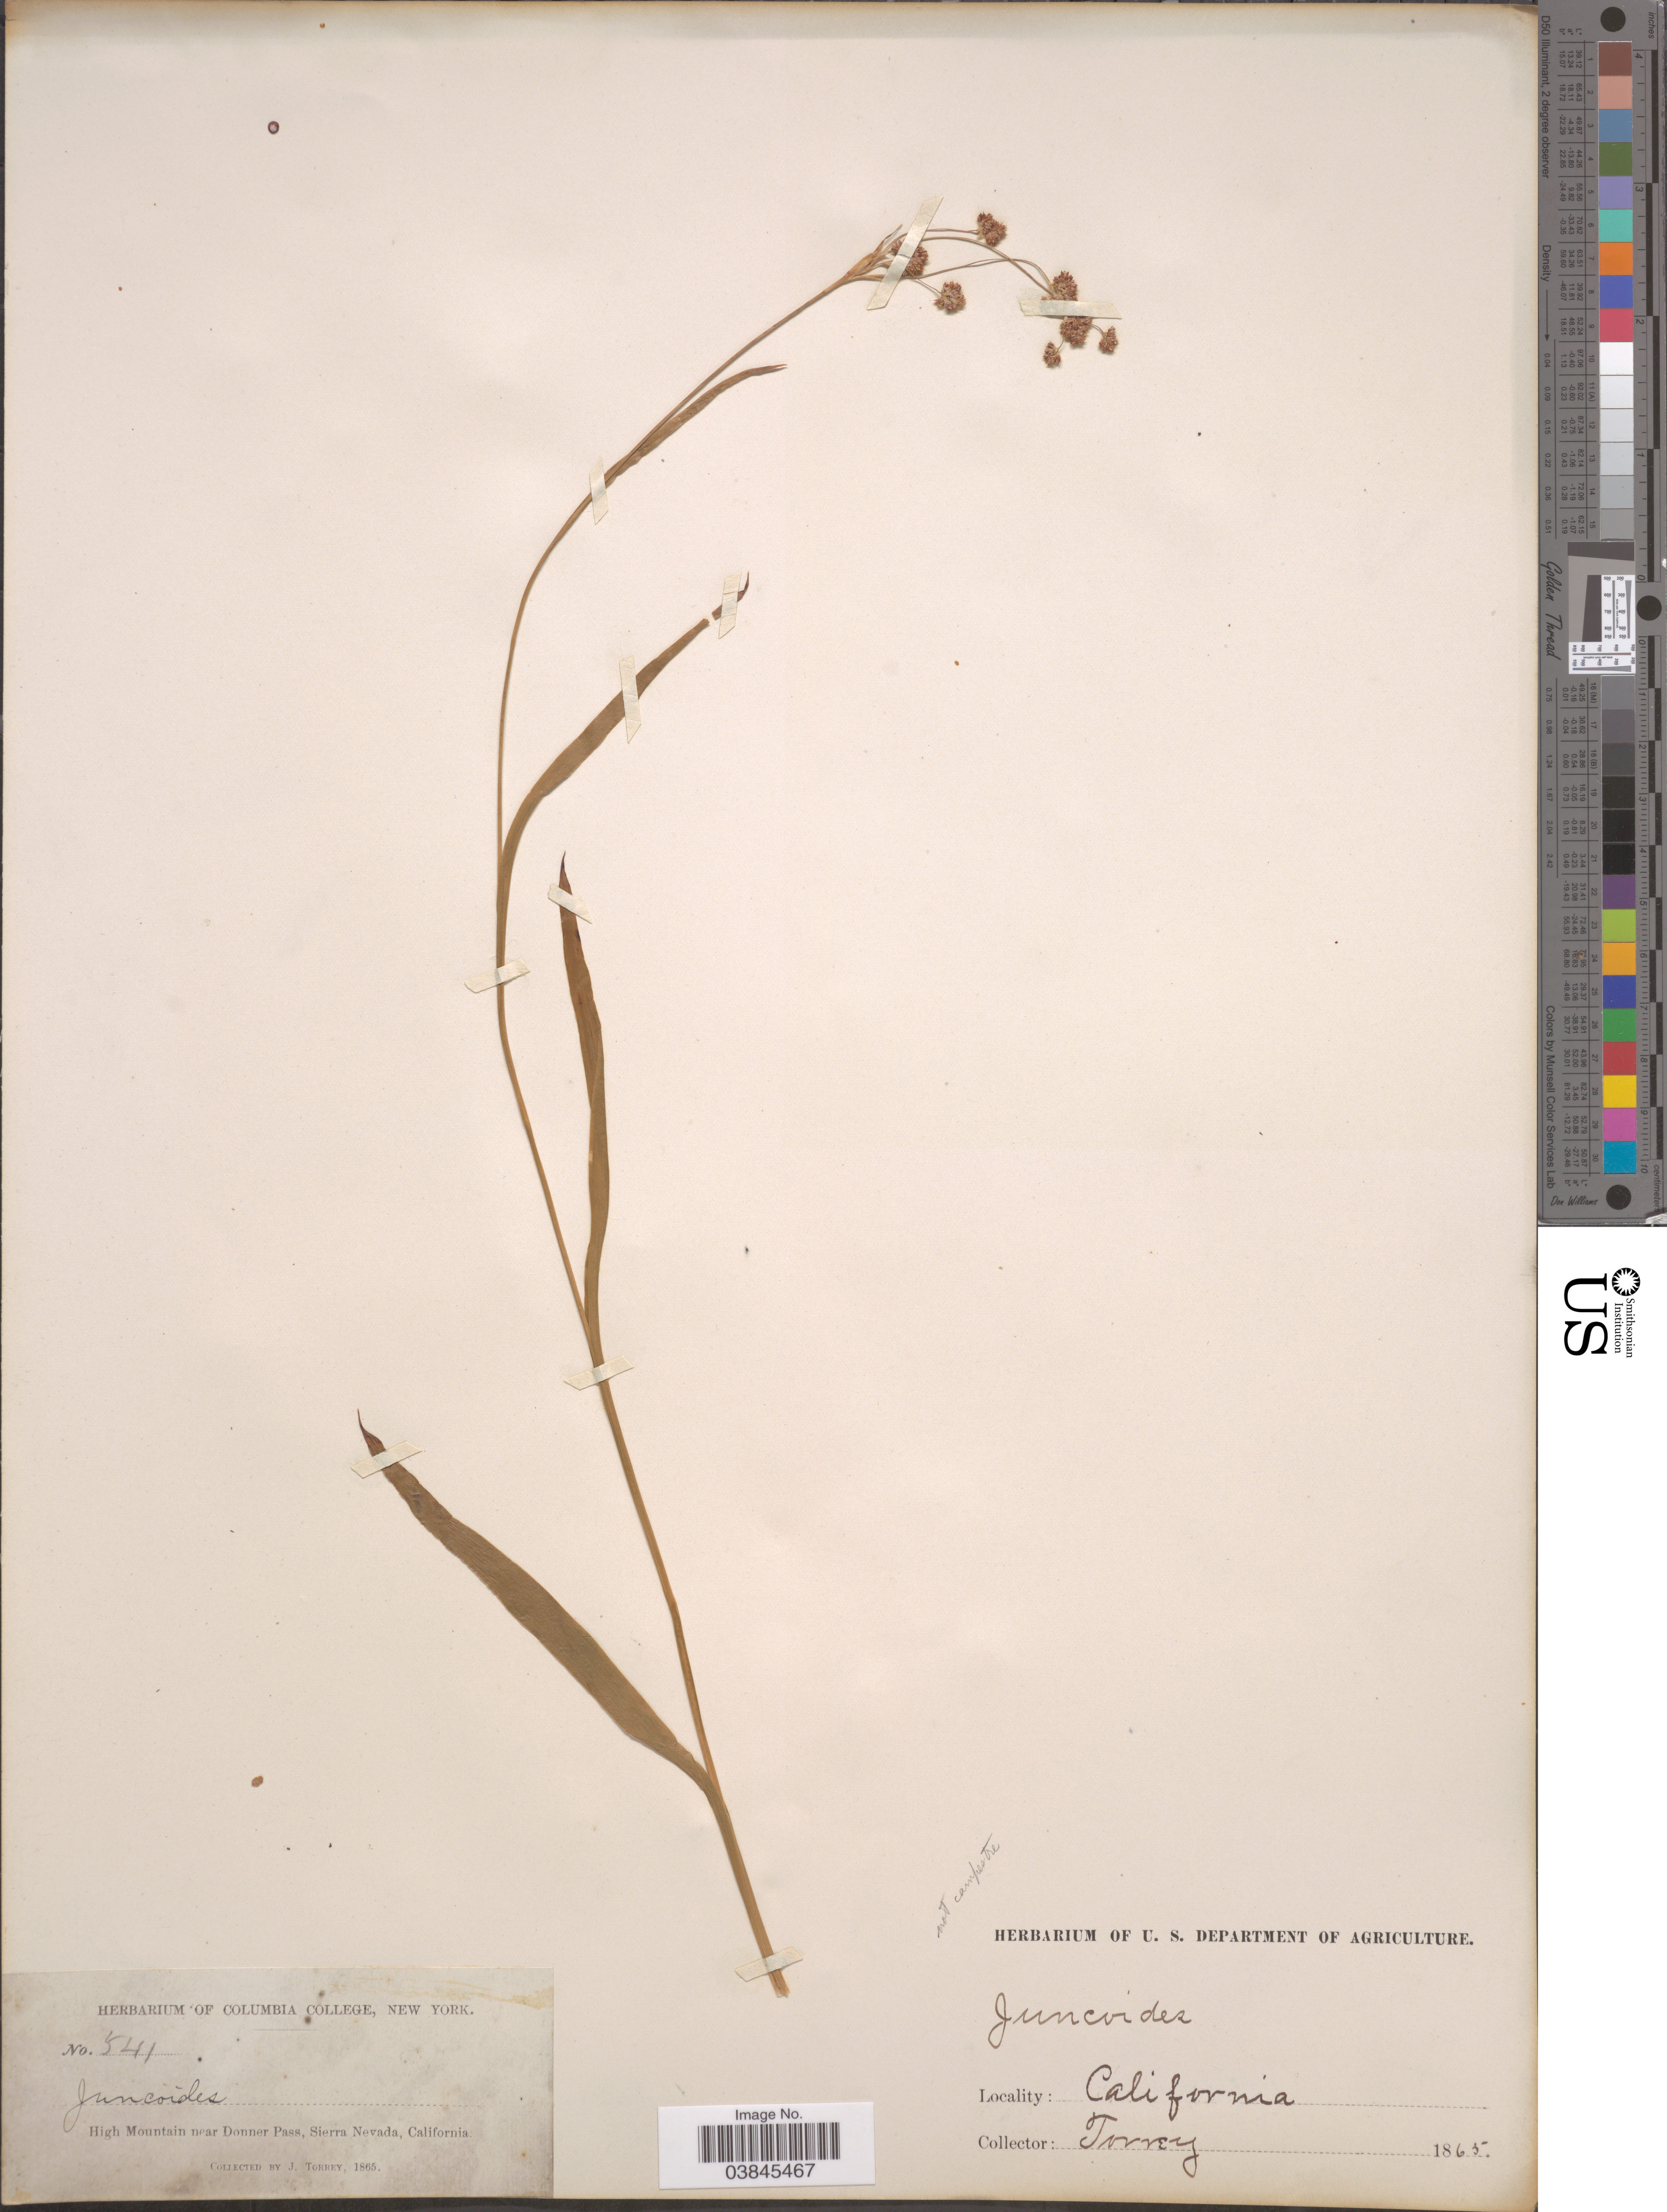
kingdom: Plantae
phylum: Tracheophyta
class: Liliopsida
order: Poales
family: Juncaceae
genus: Luzula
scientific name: Luzula campestris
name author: (L.) DC.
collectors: J. Torrey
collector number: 541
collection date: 1865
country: United States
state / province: California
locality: High Mountain near Donner Pass, Sierra Nevada.